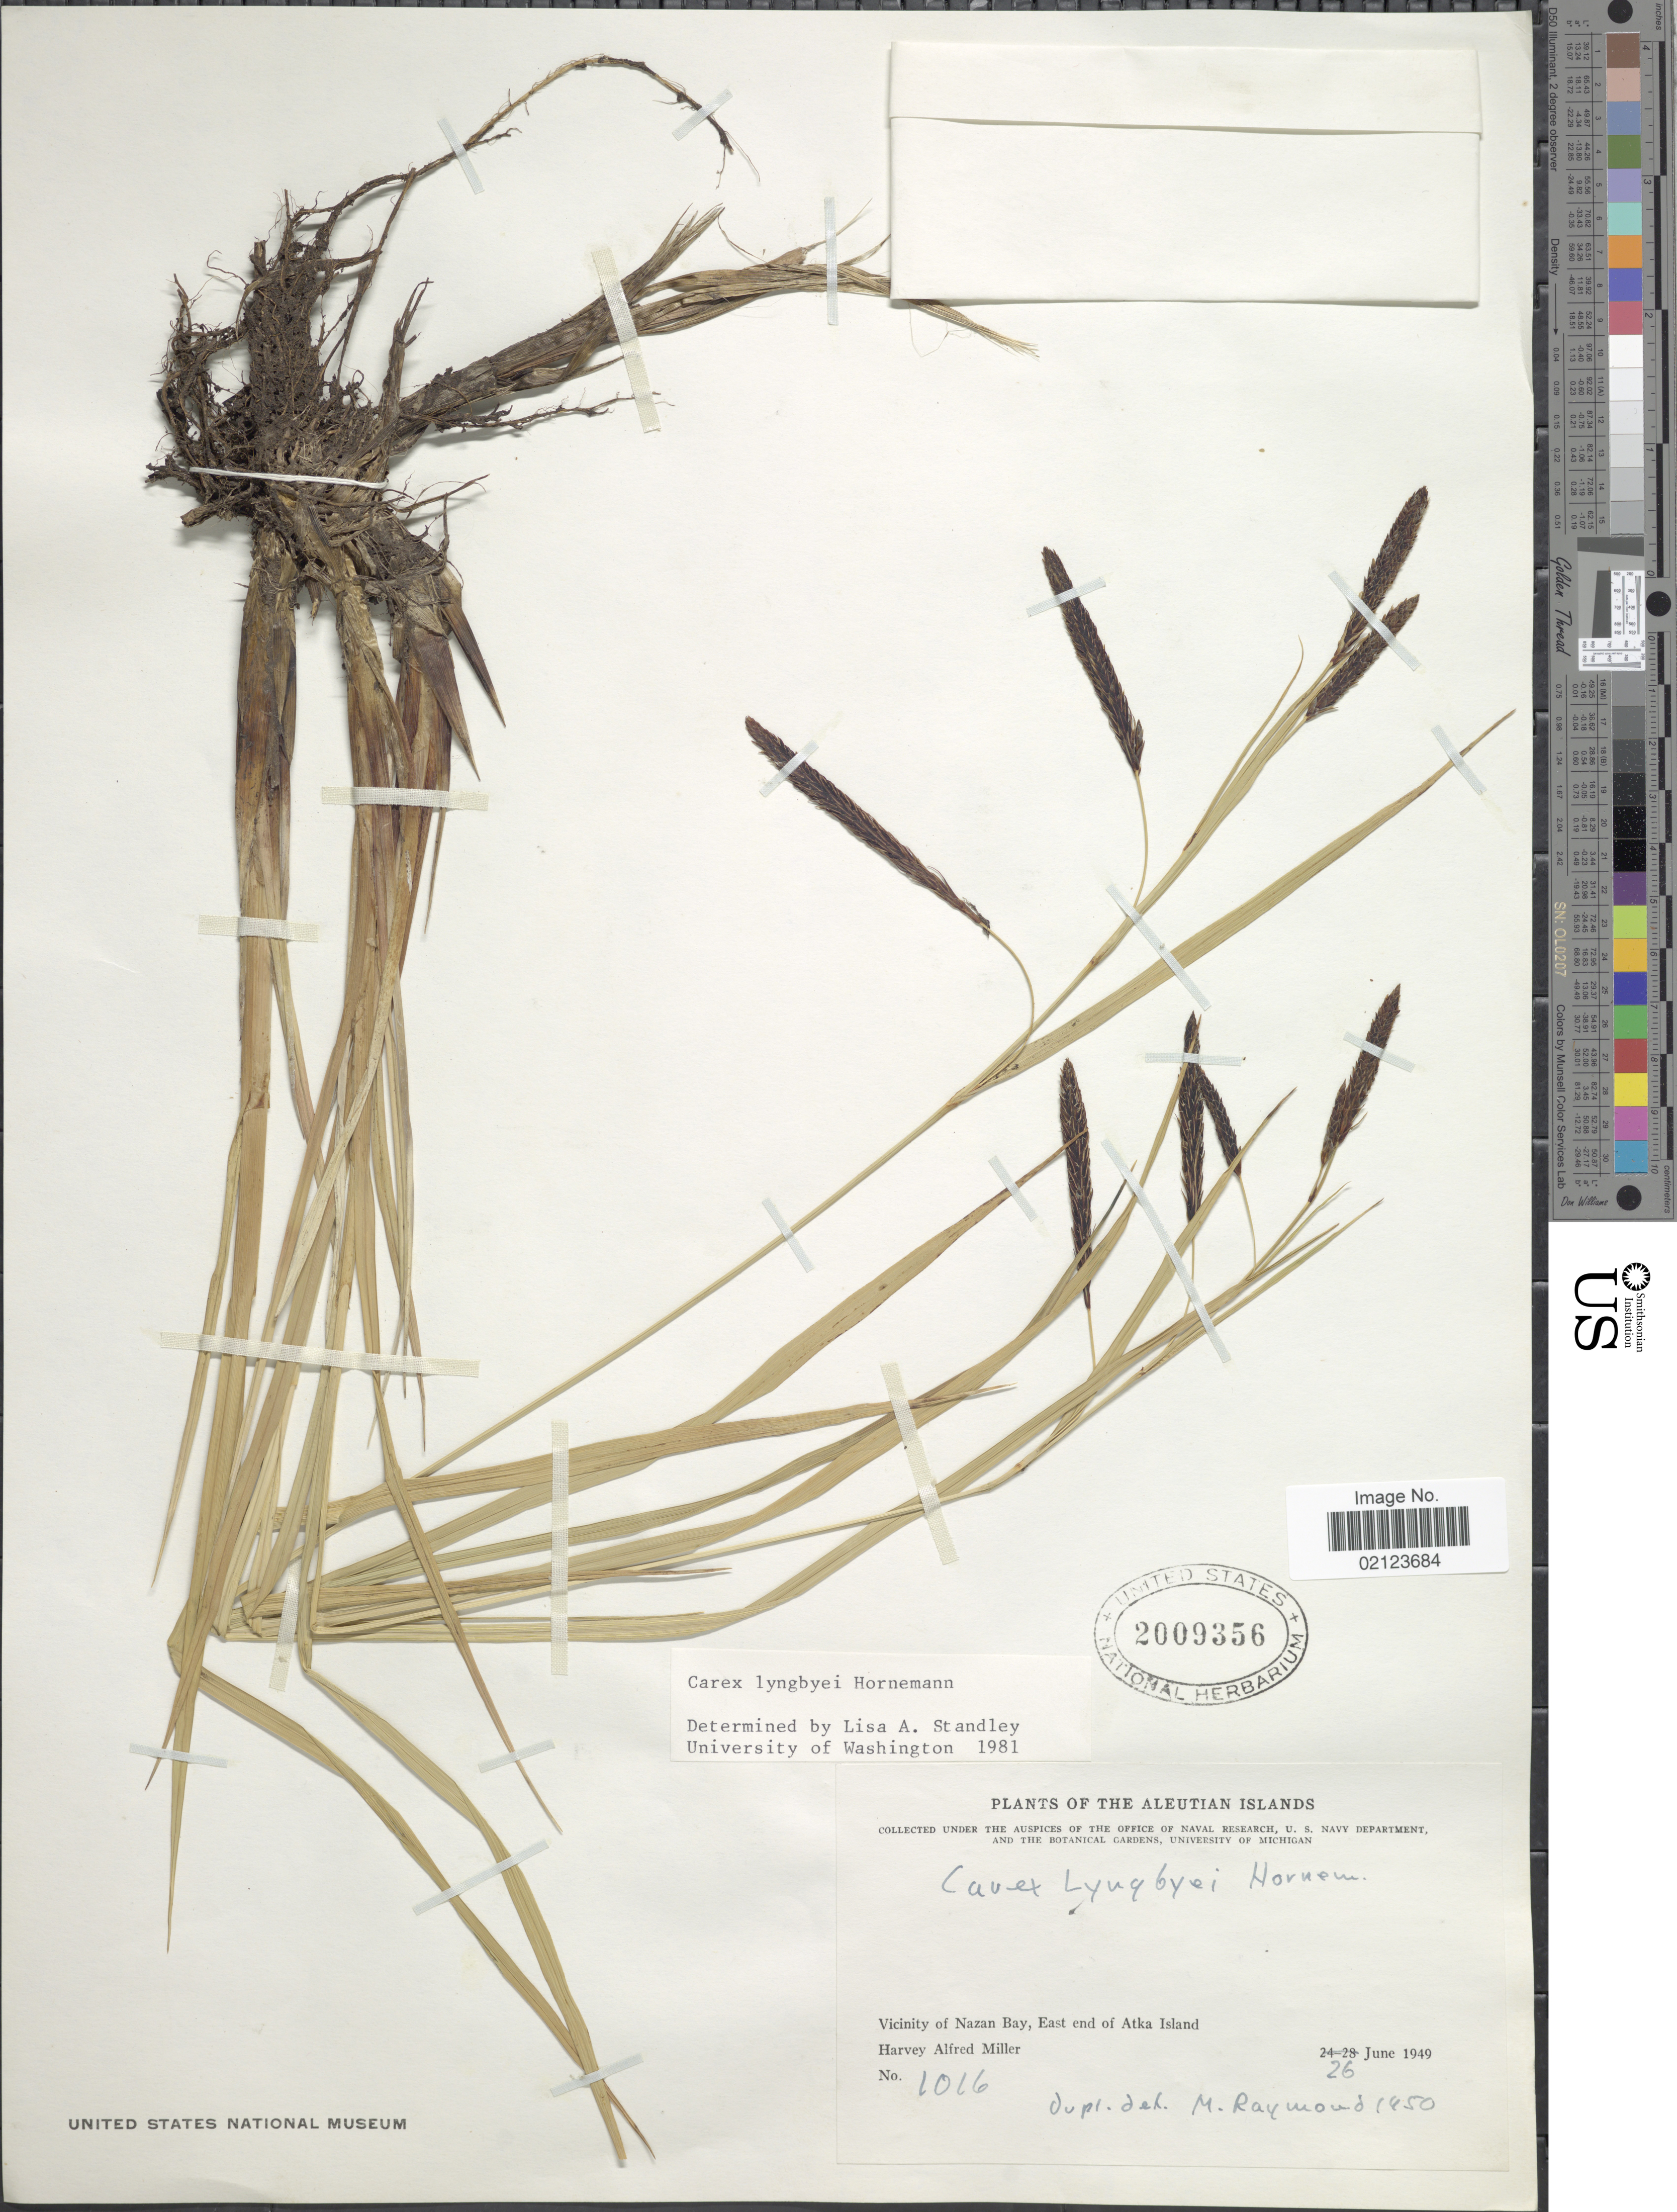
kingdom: Plantae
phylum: Tracheophyta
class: Liliopsida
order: Poales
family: Cyperaceae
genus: Carex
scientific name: Carex lyngbyei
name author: Hornem.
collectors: H. A. Miller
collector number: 1016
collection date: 1949-06-26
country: United States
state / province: Alaska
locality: Aleutian Islands. Vicinity of Nazan Bay, East end of Atka Island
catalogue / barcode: US 2009356